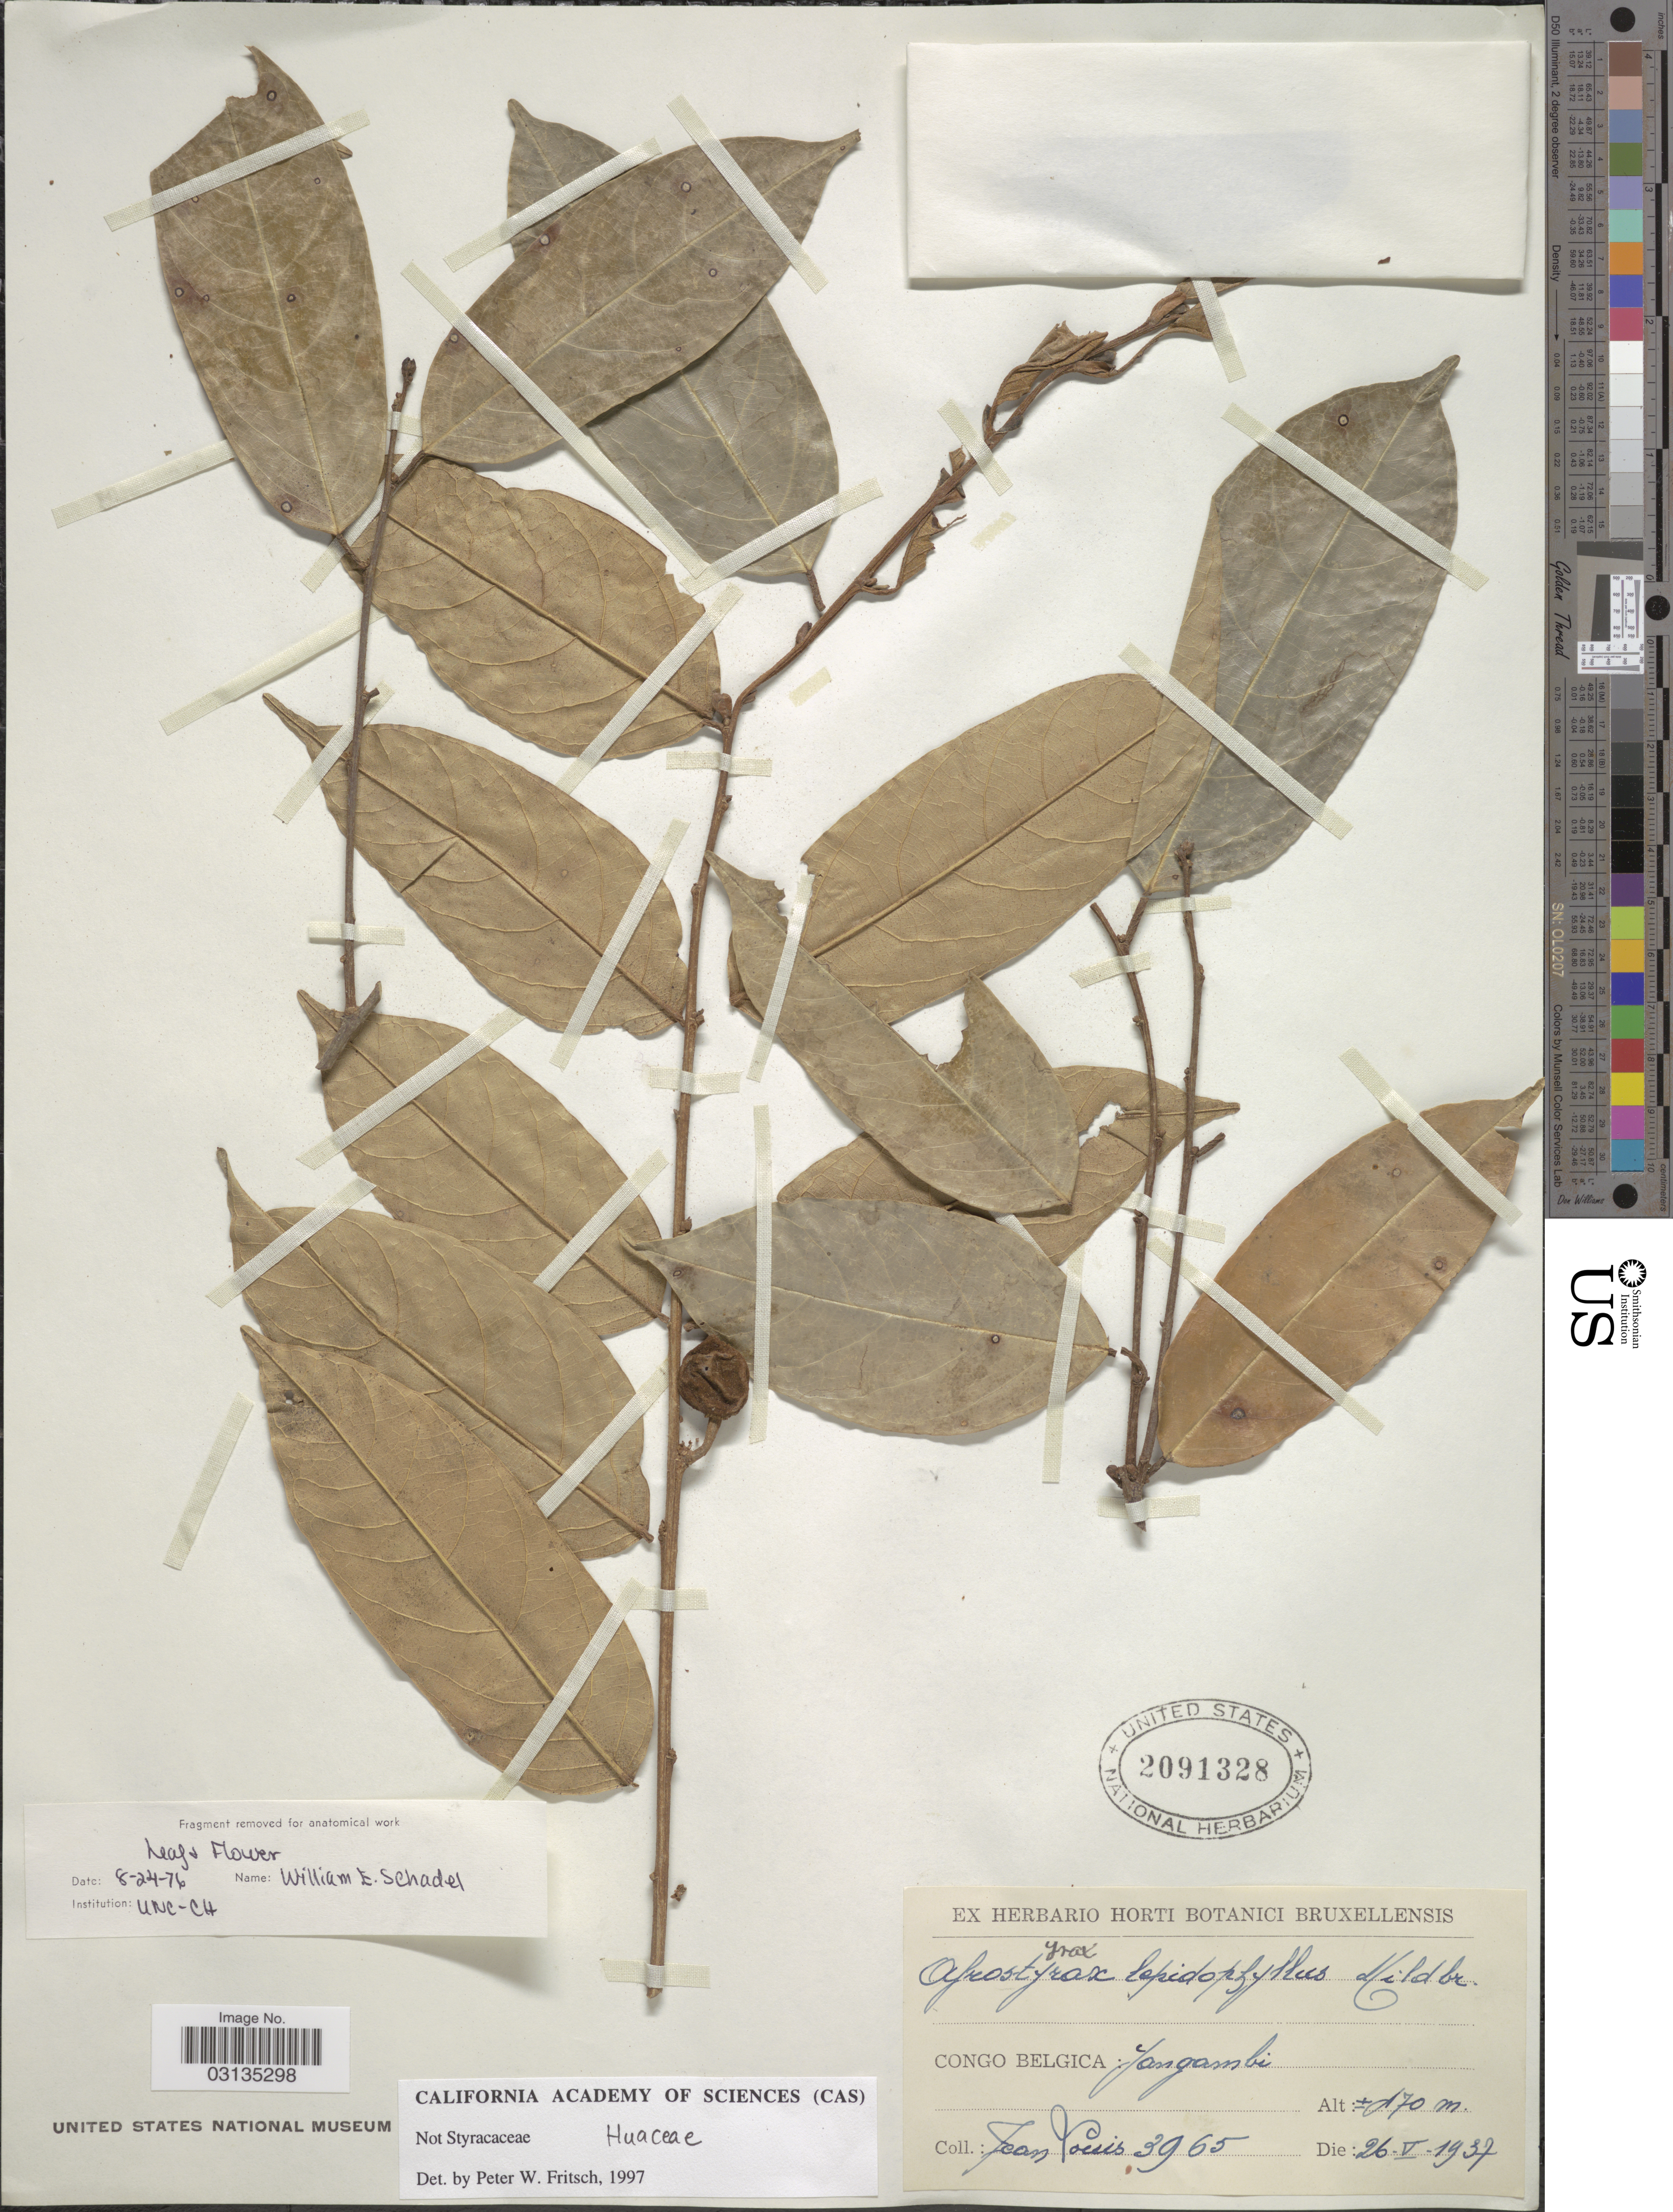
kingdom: Plantae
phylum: Tracheophyta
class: Magnoliopsida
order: Oxalidales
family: Huaceae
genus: Afrostyrax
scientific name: Afrostyrax lepidophyllus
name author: Mildbr.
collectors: J. Louis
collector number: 3965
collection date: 1937-05-26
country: Congo, Democratic Republic of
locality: Yangambi.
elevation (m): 170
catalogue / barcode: US 2091328